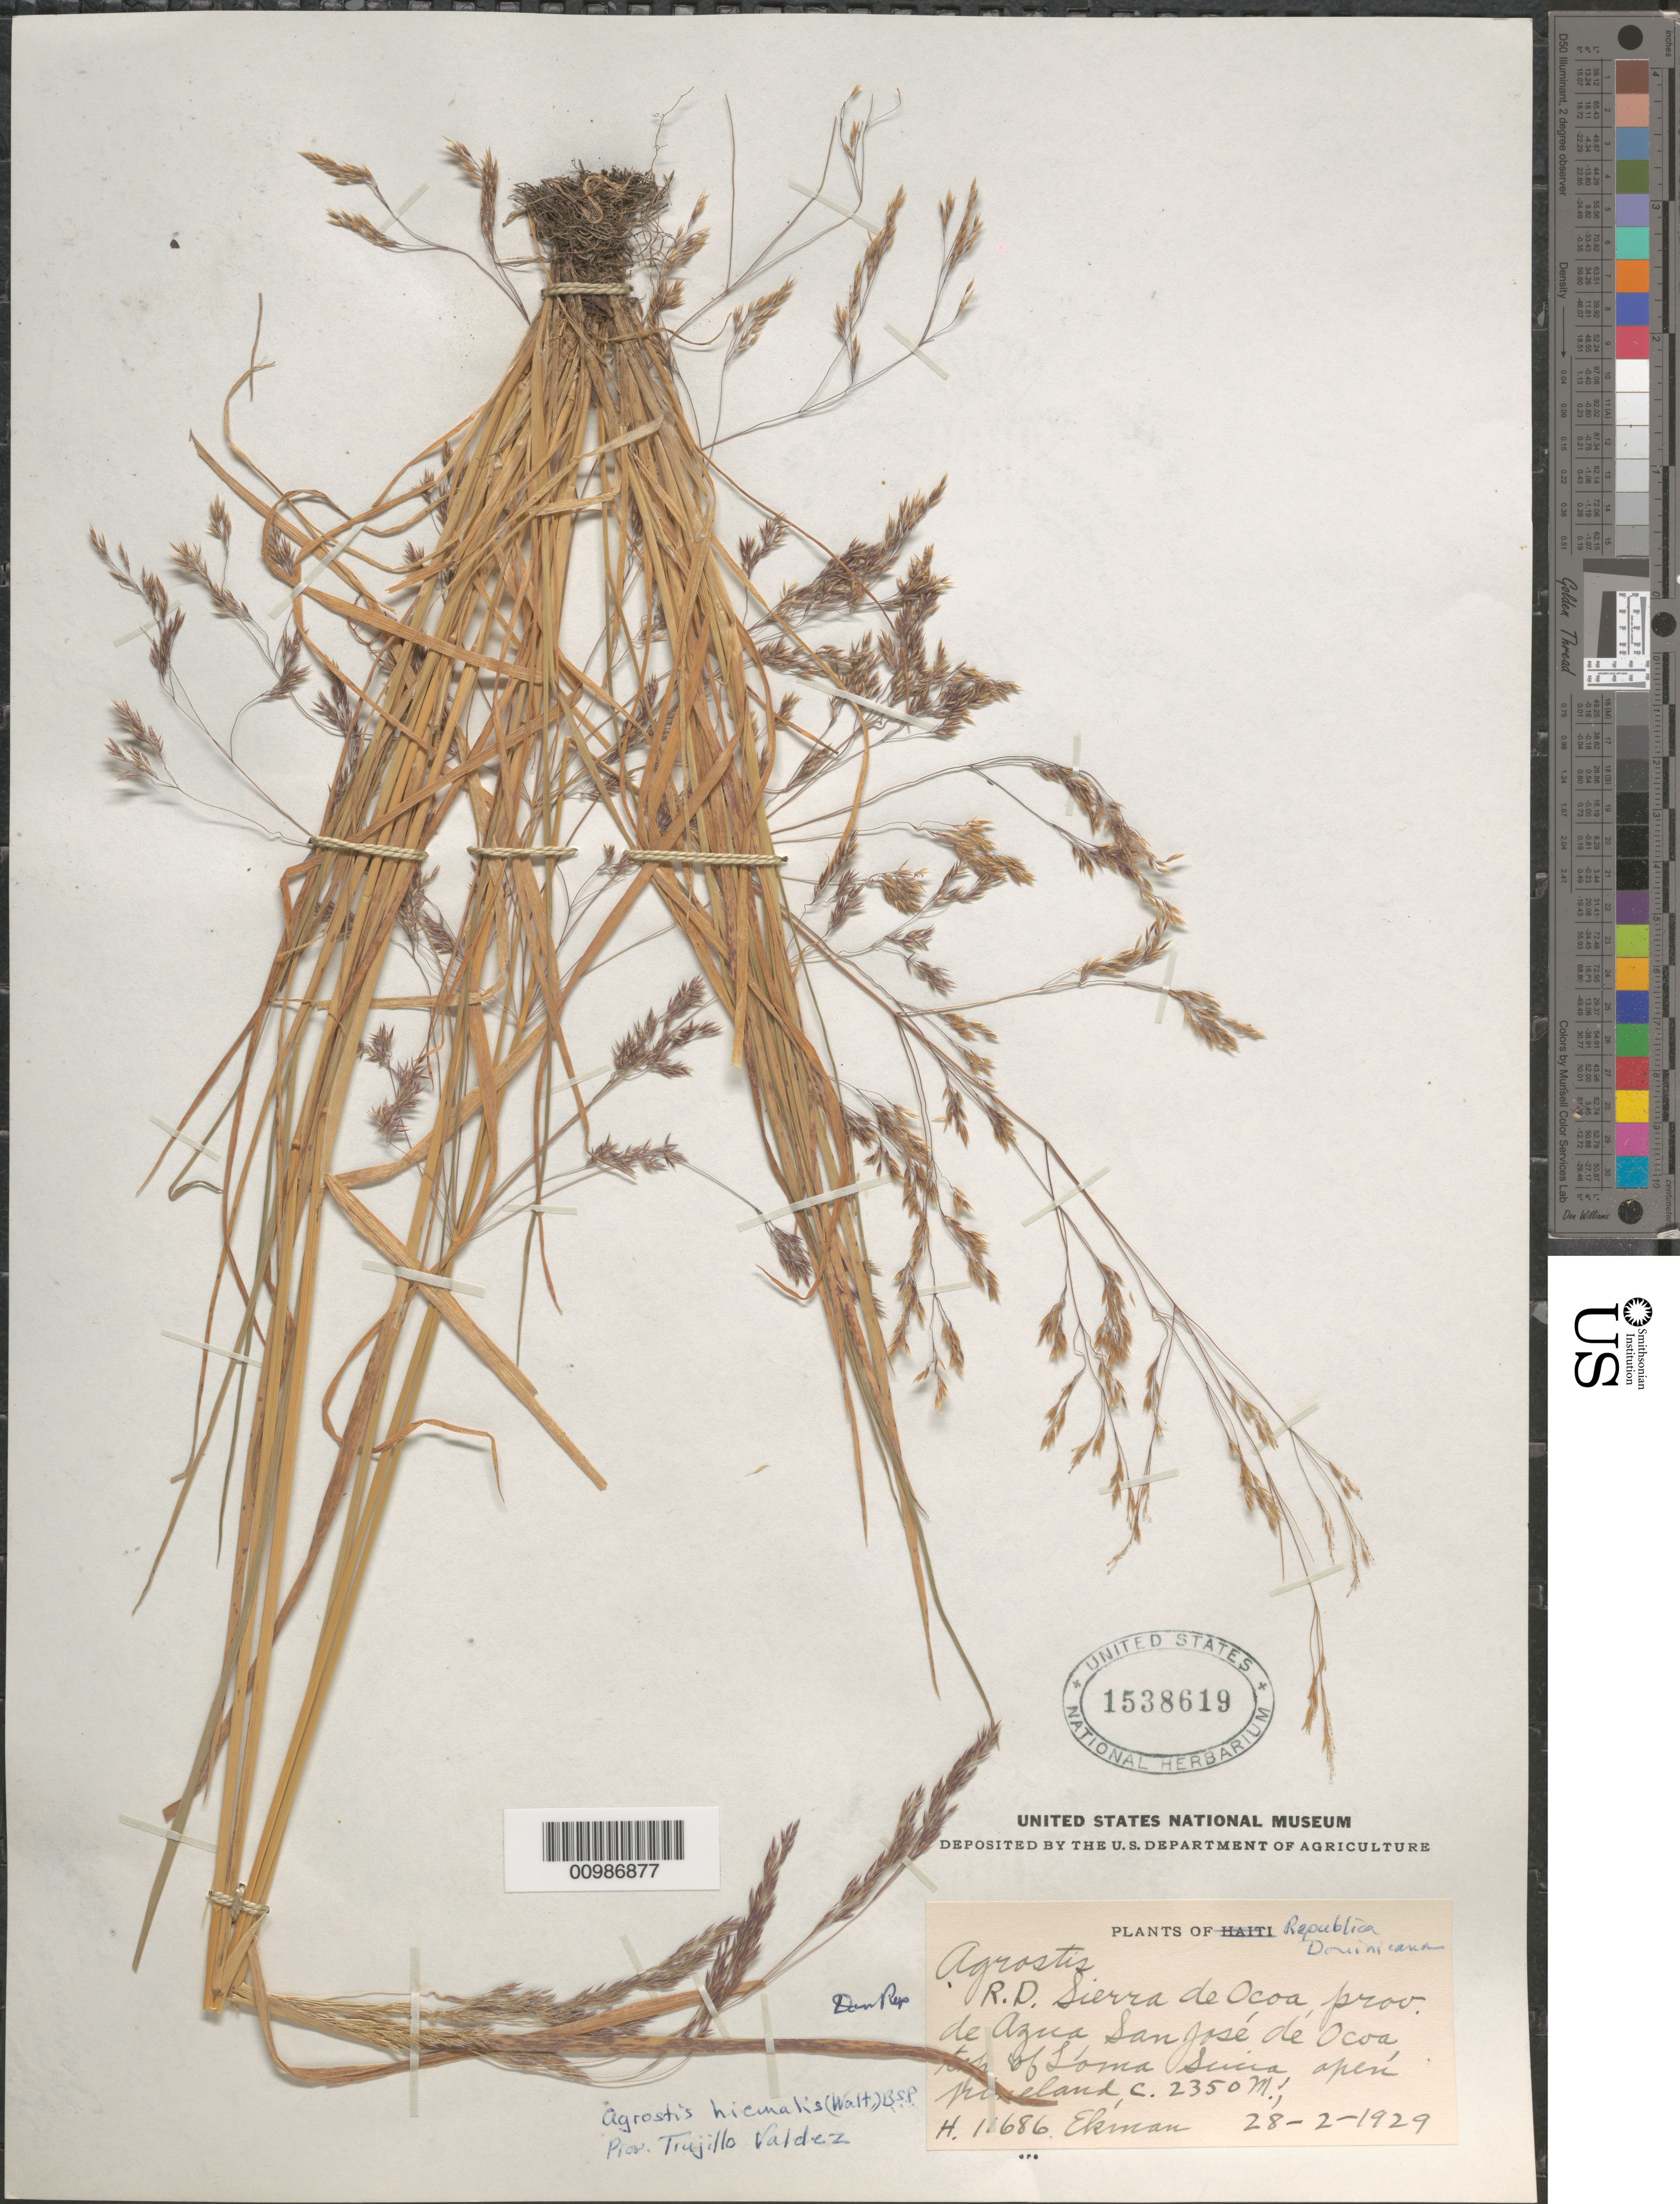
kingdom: Plantae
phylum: Tracheophyta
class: Liliopsida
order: Poales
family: Poaceae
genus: Agrostis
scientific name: Agrostis hyemalis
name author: (Walter) Britton et al.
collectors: E. L. Ekman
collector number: H 11686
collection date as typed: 28 Feb 1929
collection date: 1929-02-28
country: Dominican Republic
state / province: Azua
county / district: San José de Ocoa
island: Hispaniola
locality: Sierra de Ocoa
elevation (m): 2350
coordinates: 0 N, 0 E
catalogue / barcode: US 1538619